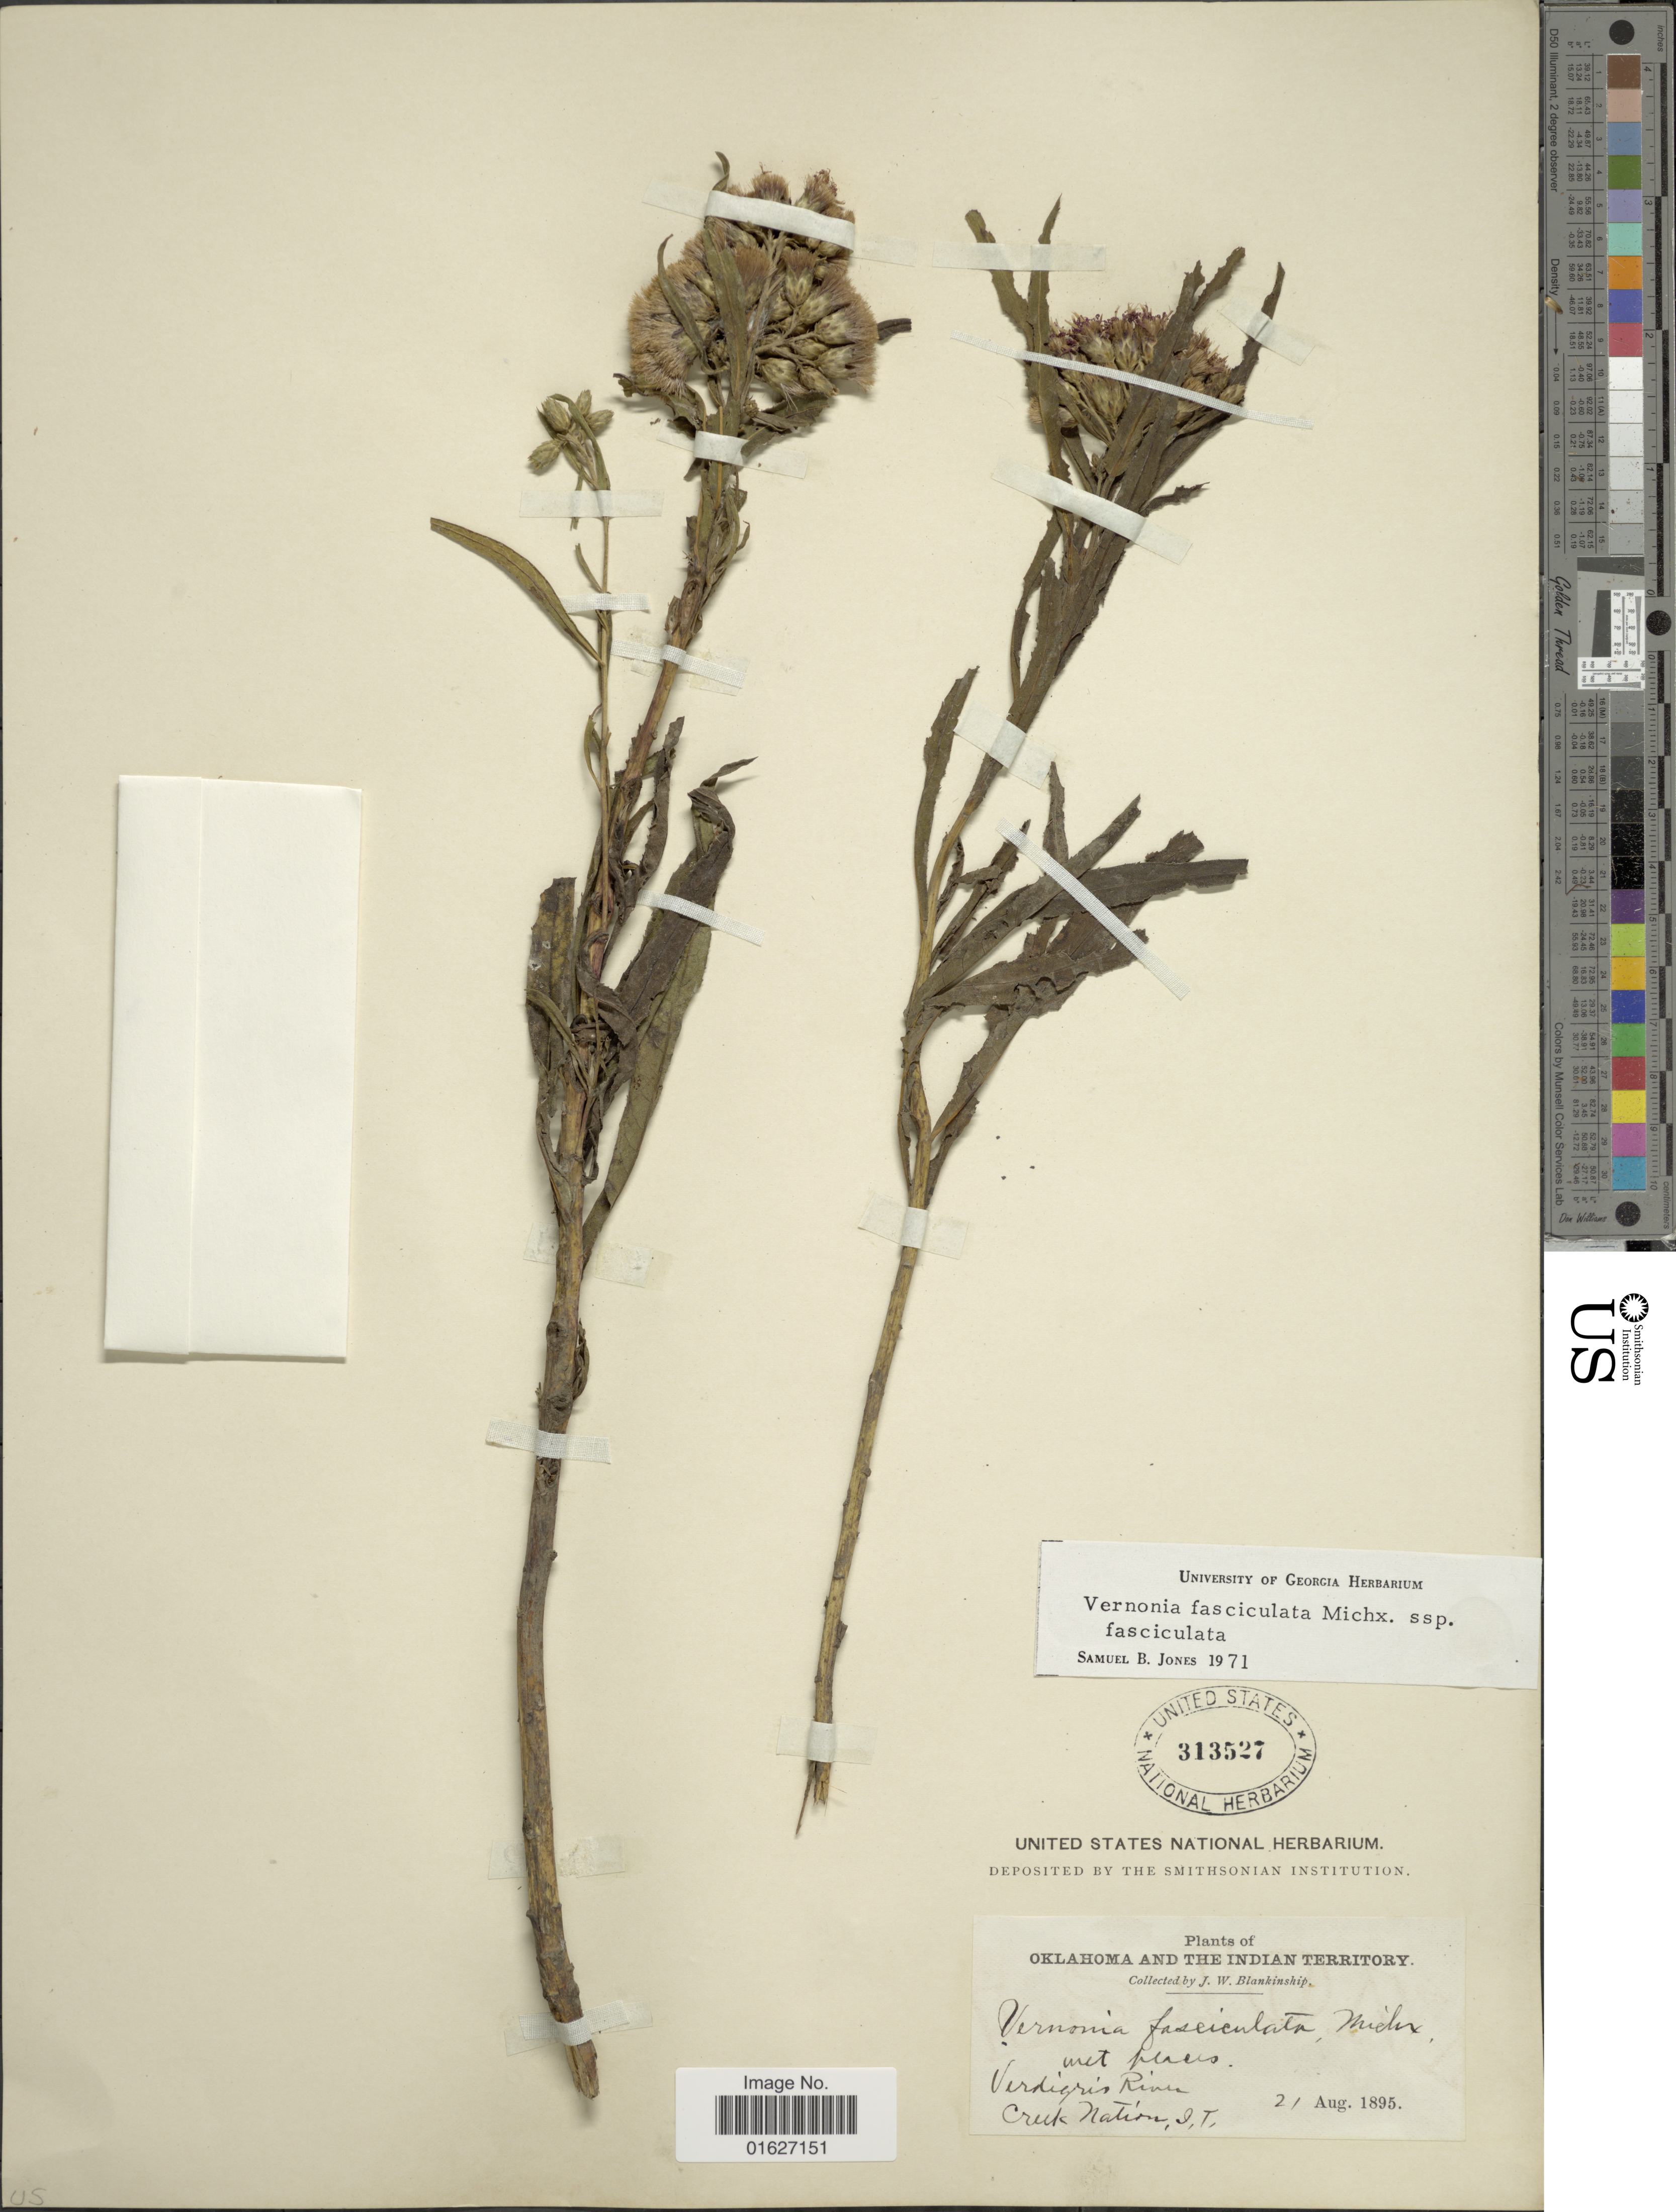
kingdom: Plantae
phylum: Tracheophyta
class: Magnoliopsida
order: Asterales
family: Asteraceae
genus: Vernonia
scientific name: Vernonia fasciculata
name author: Michx.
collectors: J. W. Blankinship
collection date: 1895-08-21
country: United States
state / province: Oklahoma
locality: Oklahoma and Indian Territory, Verdigris River, Creek Nation.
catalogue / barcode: US 313527